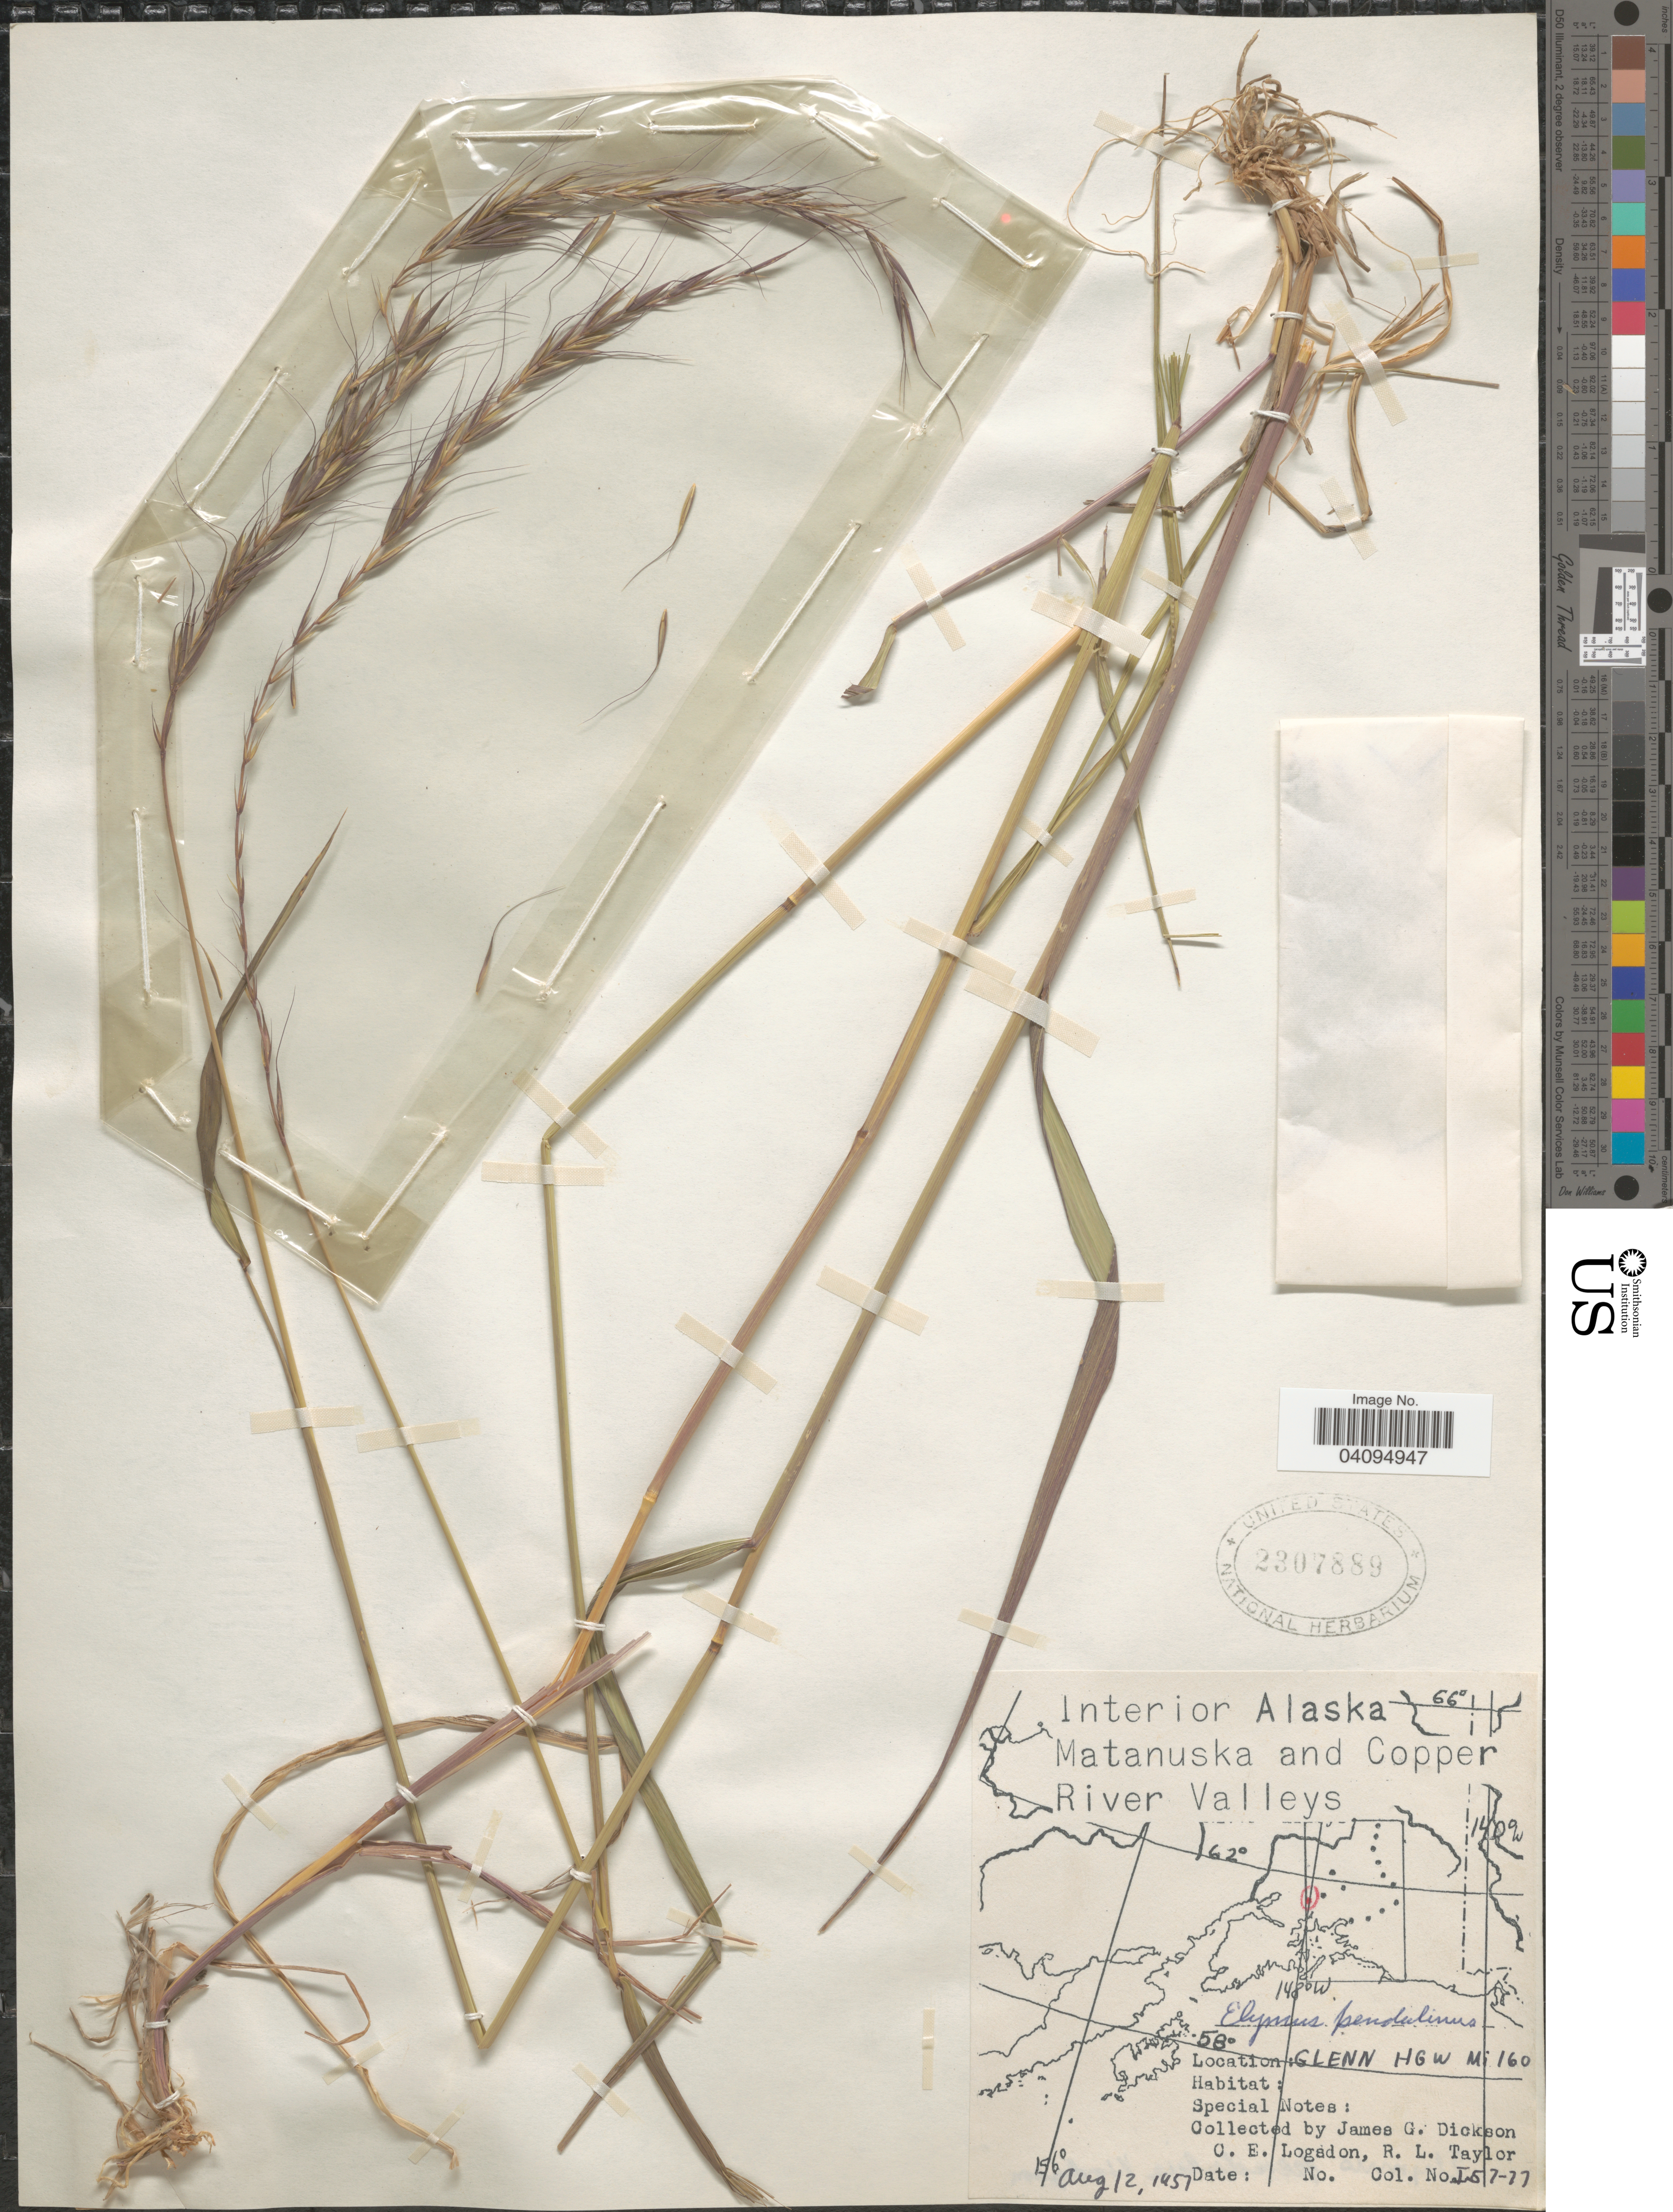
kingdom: Plantae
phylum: Tracheophyta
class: Liliopsida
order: Poales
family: Poaceae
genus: Elymus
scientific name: Elymus sierrae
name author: Gould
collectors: J. Dickson, C. Logadon & R. Taylor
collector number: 157-77*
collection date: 1951-08-12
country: United States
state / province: Alaska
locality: Interior Alaska. Matanuska and Cooper River Valleys. Glenn HGW M;160.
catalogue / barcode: US 2307889